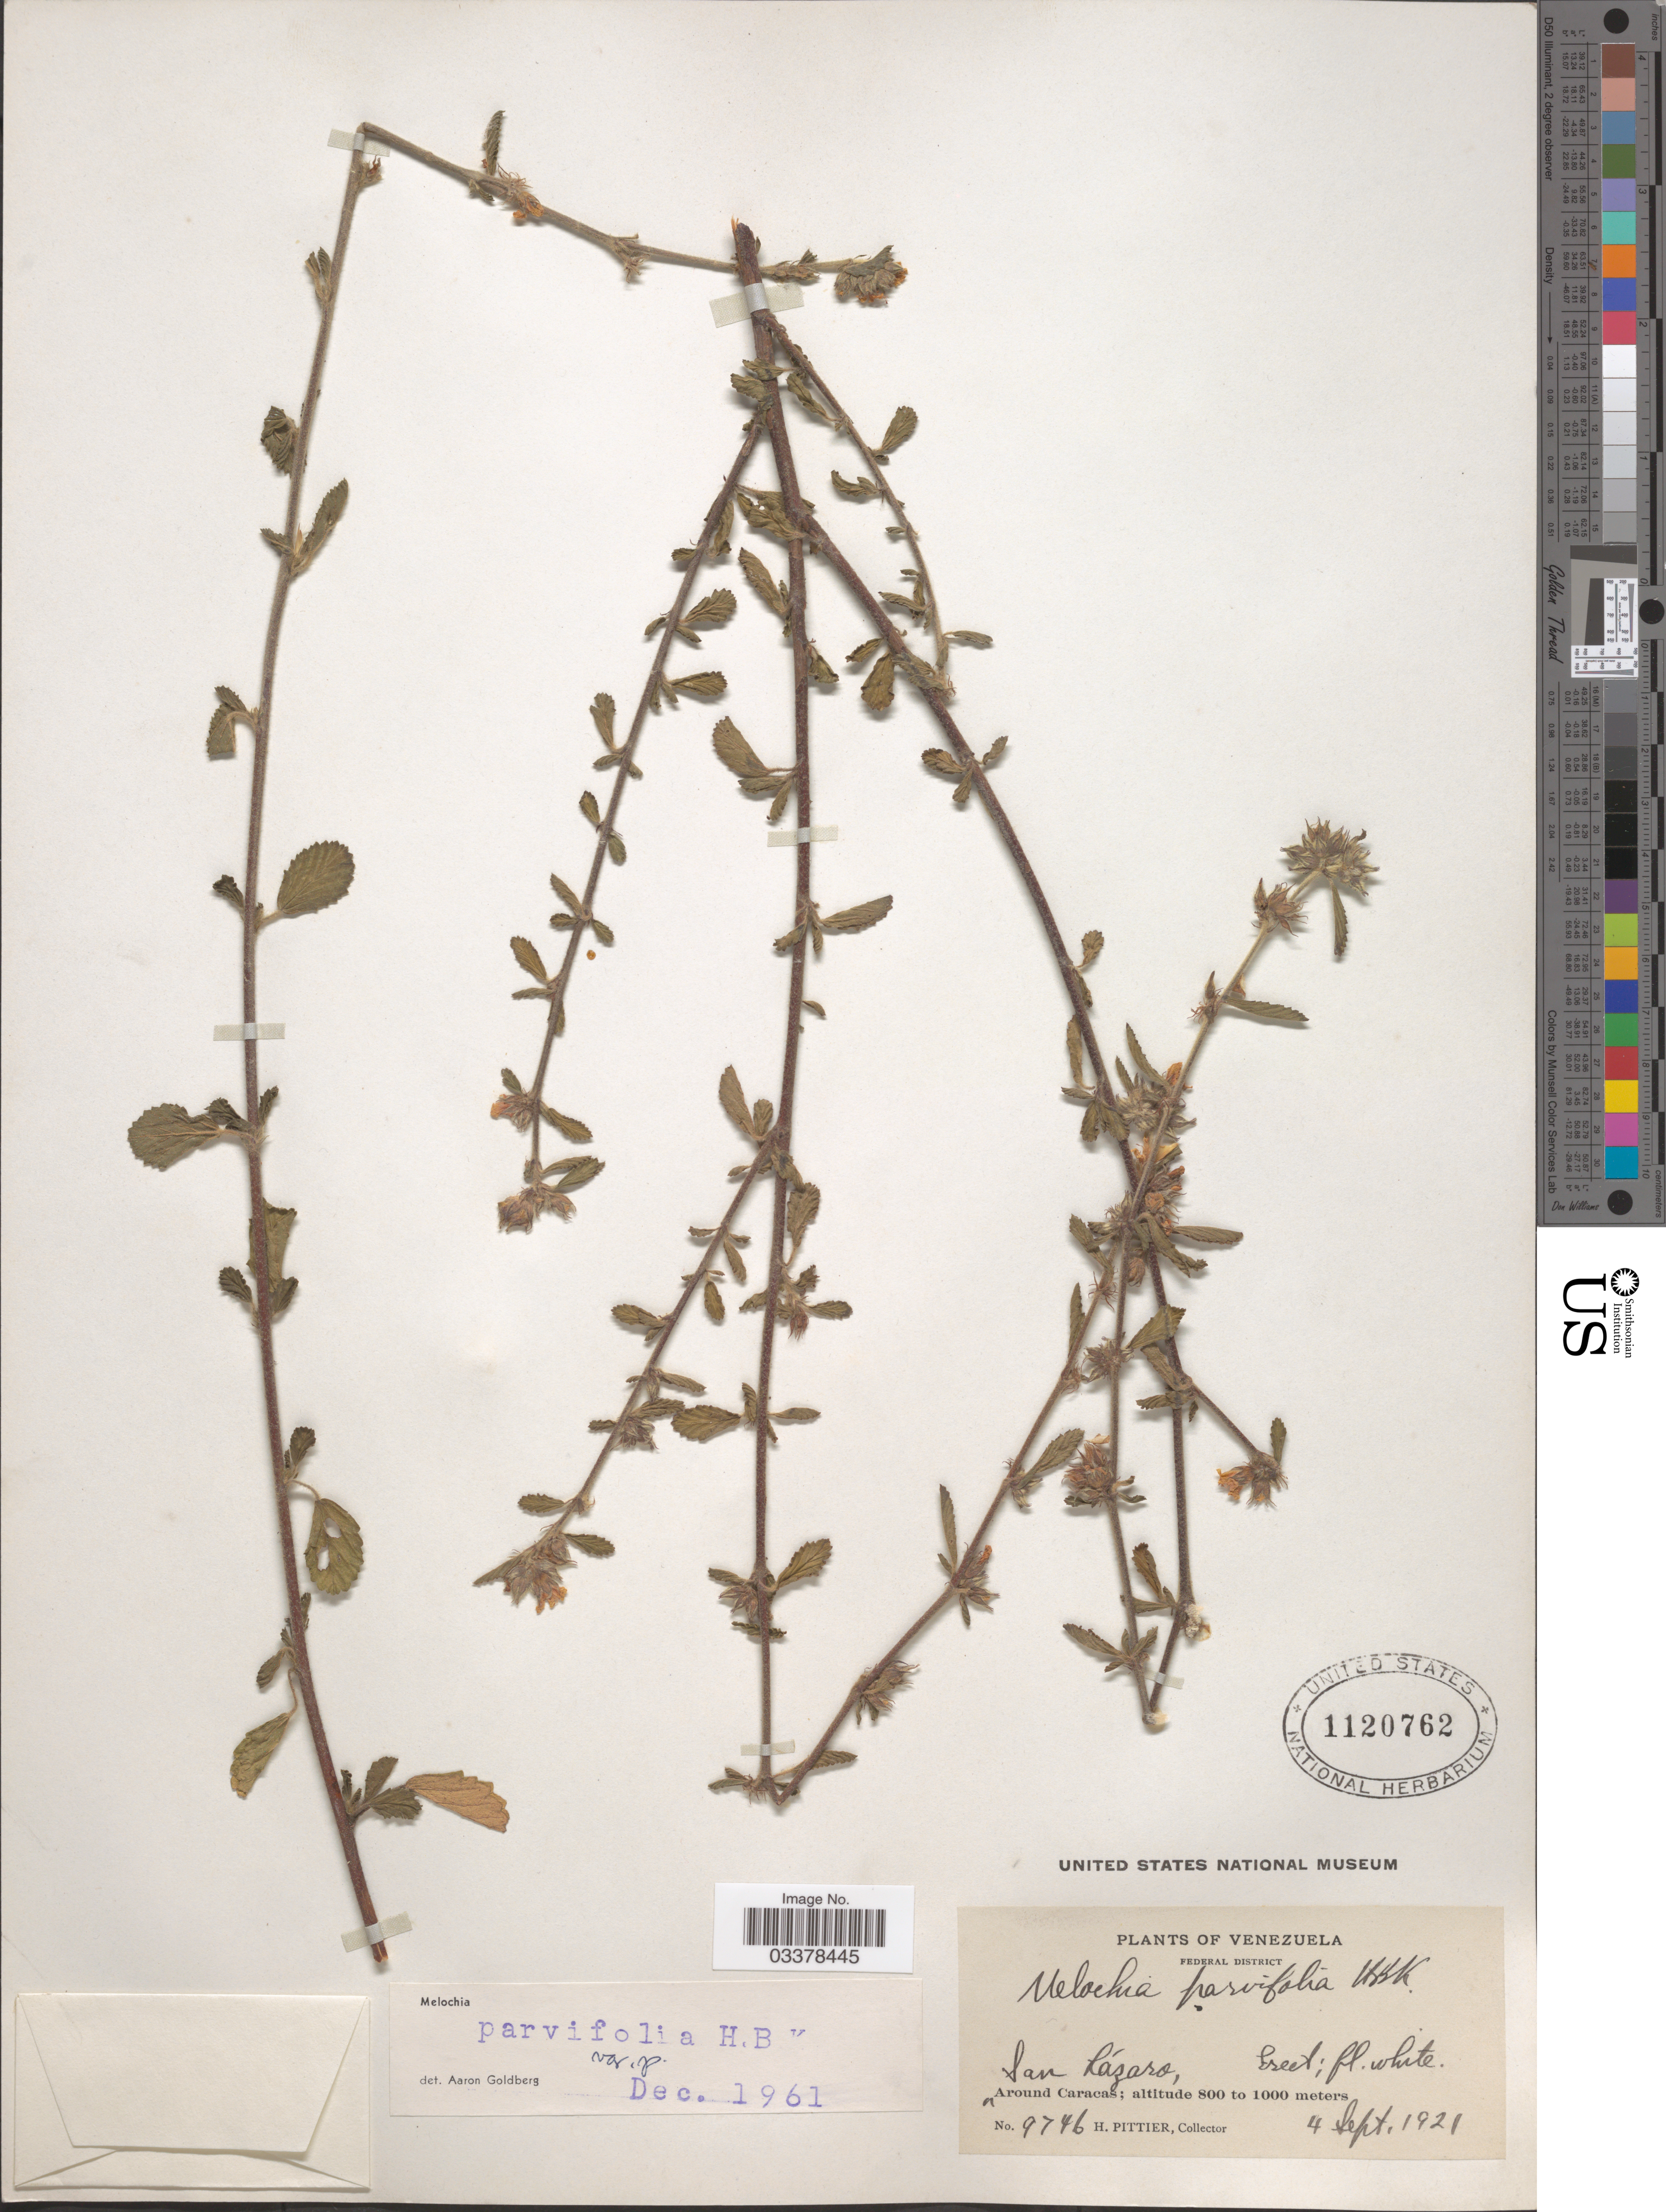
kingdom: Plantae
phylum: Tracheophyta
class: Magnoliopsida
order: Malvales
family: Malvaceae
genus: Melochia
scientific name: Melochia parvifolia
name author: Kunth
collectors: H. F. Pittier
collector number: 9746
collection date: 1921-09-04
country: Venezuela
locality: San Lázaro. Around Caracas.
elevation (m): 800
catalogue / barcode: US 1120762